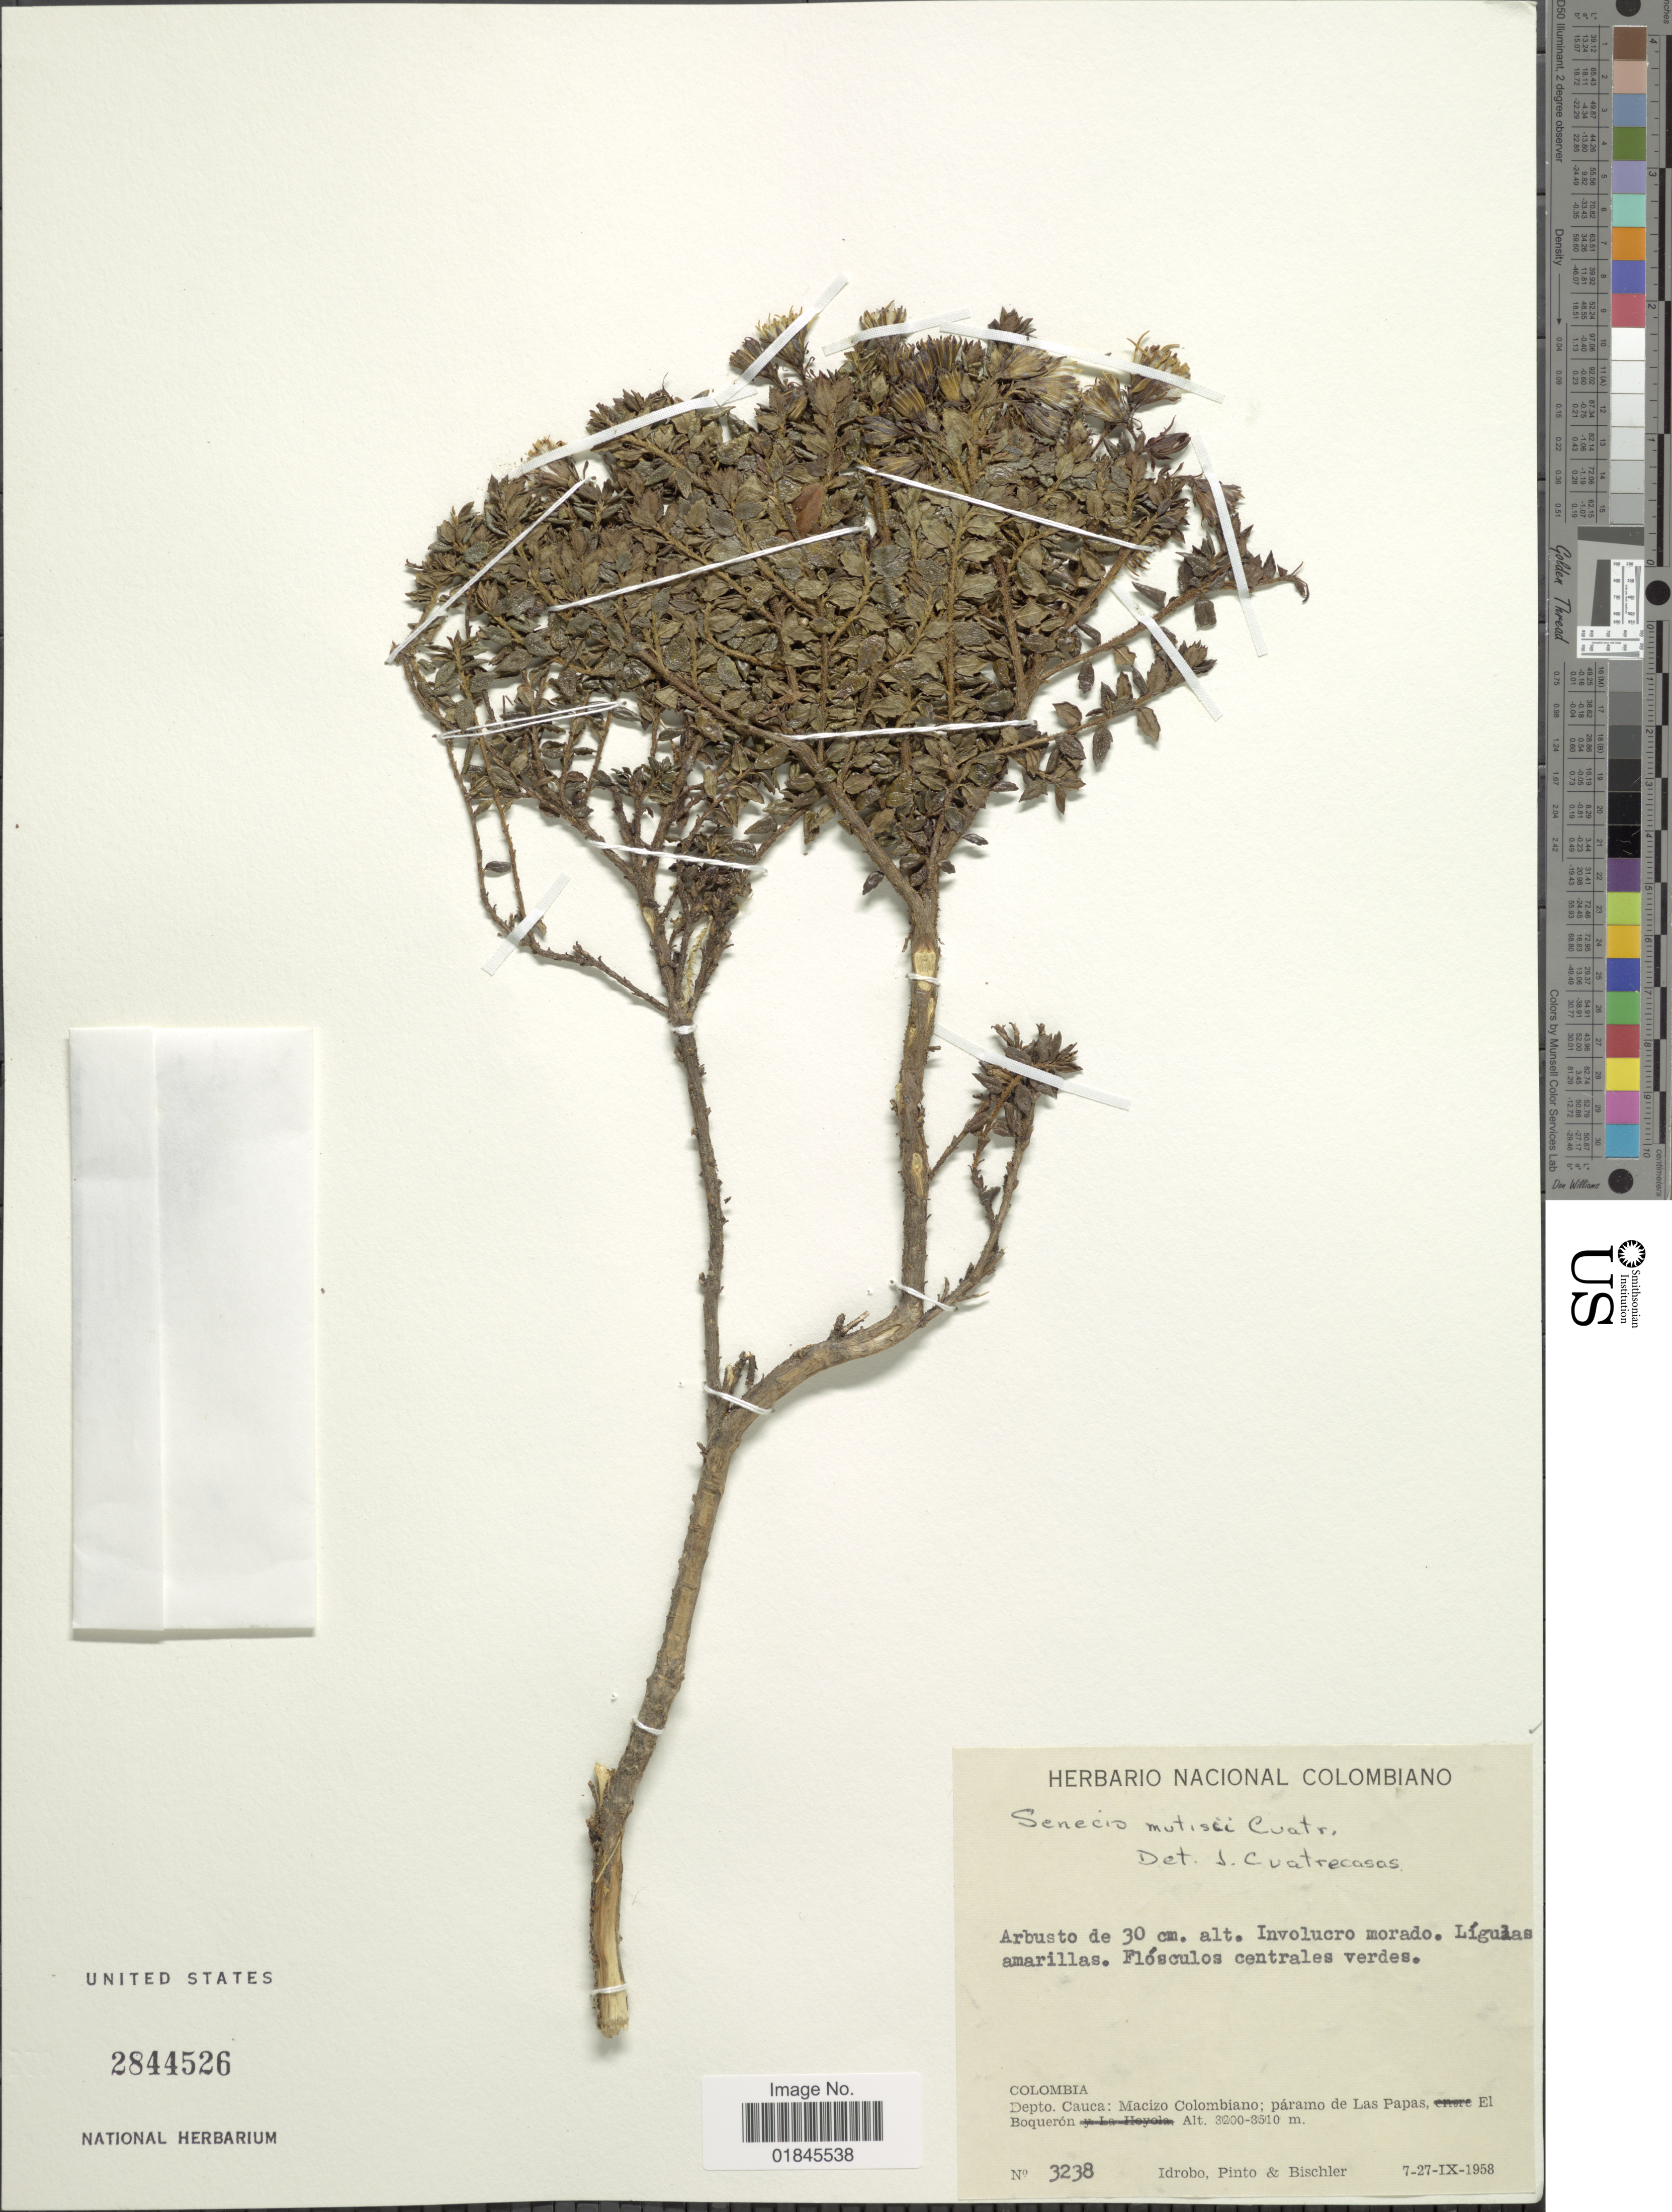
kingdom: Plantae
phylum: Tracheophyta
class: Magnoliopsida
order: Asterales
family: Asteraceae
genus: Pentacalia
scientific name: Pentacalia mutisii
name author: (Cuatrec.) Cuatrec.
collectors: -- Idrobo, Pinto, -- & -. Bischler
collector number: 3238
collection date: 1958-09-07/1958-09-27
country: Colombia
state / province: Cauca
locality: Colombia. Depto. Cauca: Macizo Colombiano: páramo de Las Papas, El Boquerón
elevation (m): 3200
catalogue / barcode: US 2844526